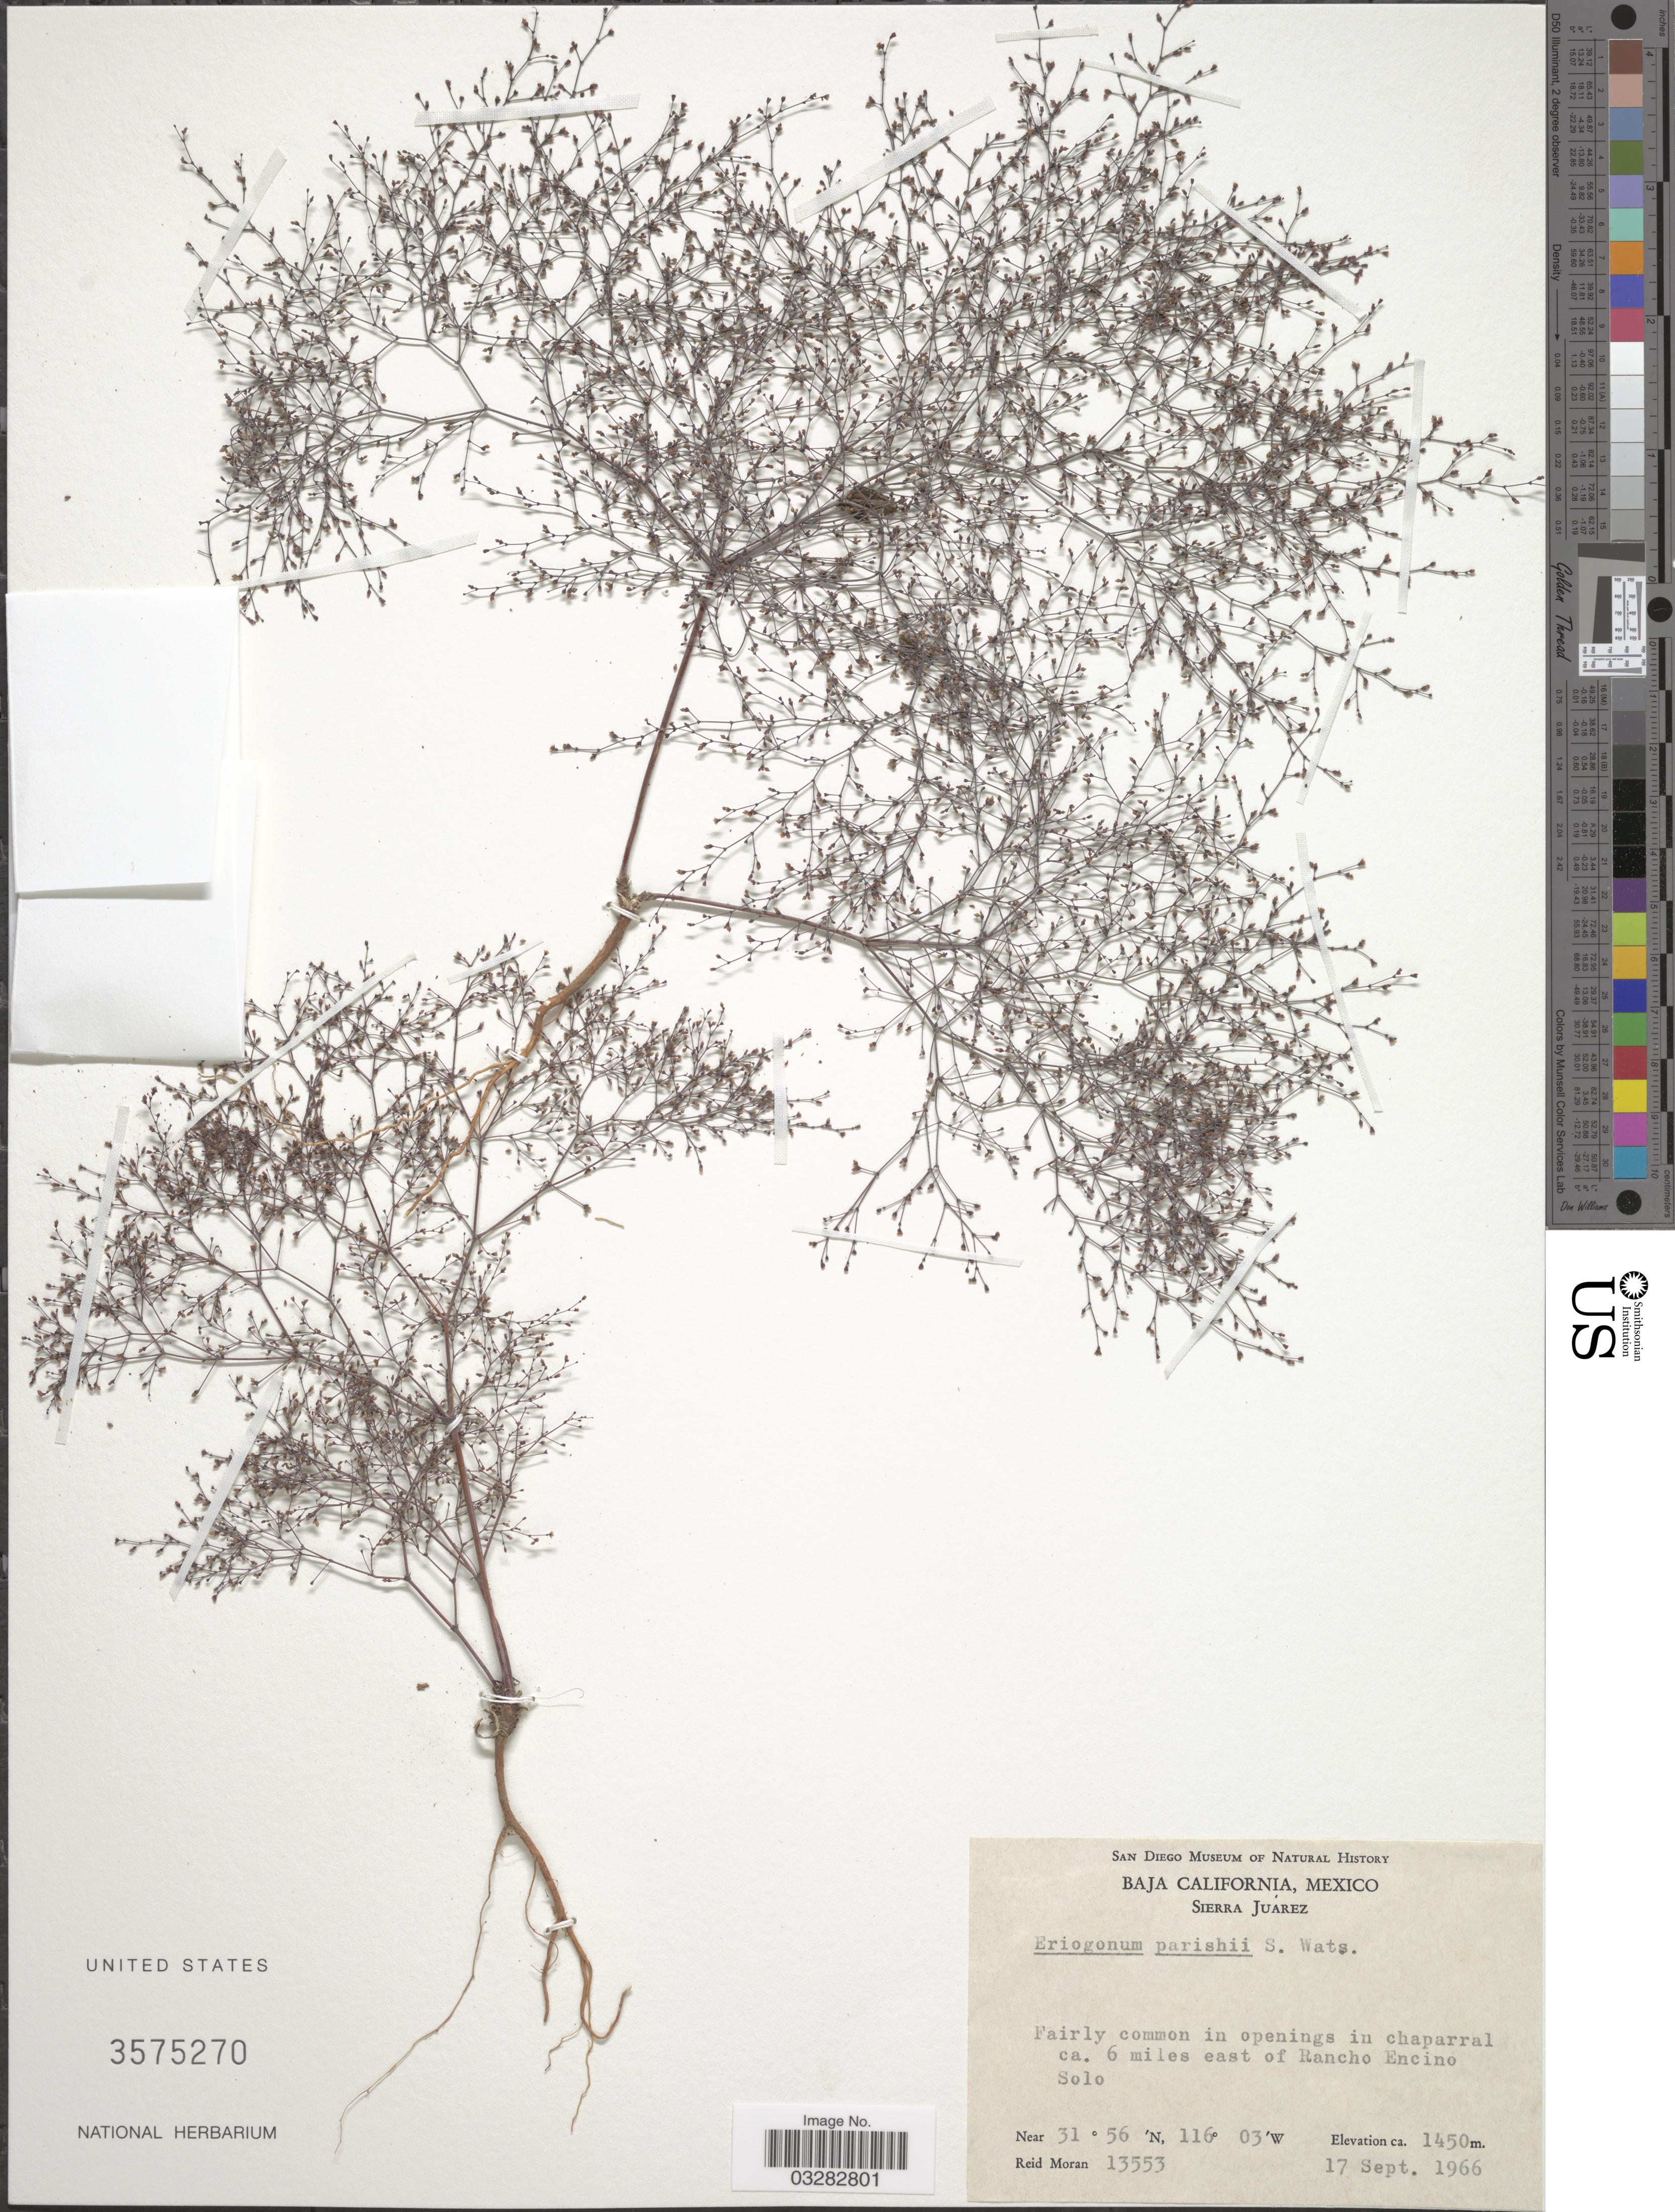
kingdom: Plantae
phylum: Tracheophyta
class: Magnoliopsida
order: Caryophyllales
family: Polygonaceae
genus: Eriogonum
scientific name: Eriogonum parishii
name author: S. Watson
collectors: R. V. Moran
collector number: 13553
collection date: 1966-09-17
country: Mexico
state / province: Baja California Norte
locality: Sierra Juárez. Ca. 6 miles east of Rancho Encino Solo.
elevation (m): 1450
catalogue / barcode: US 3575270